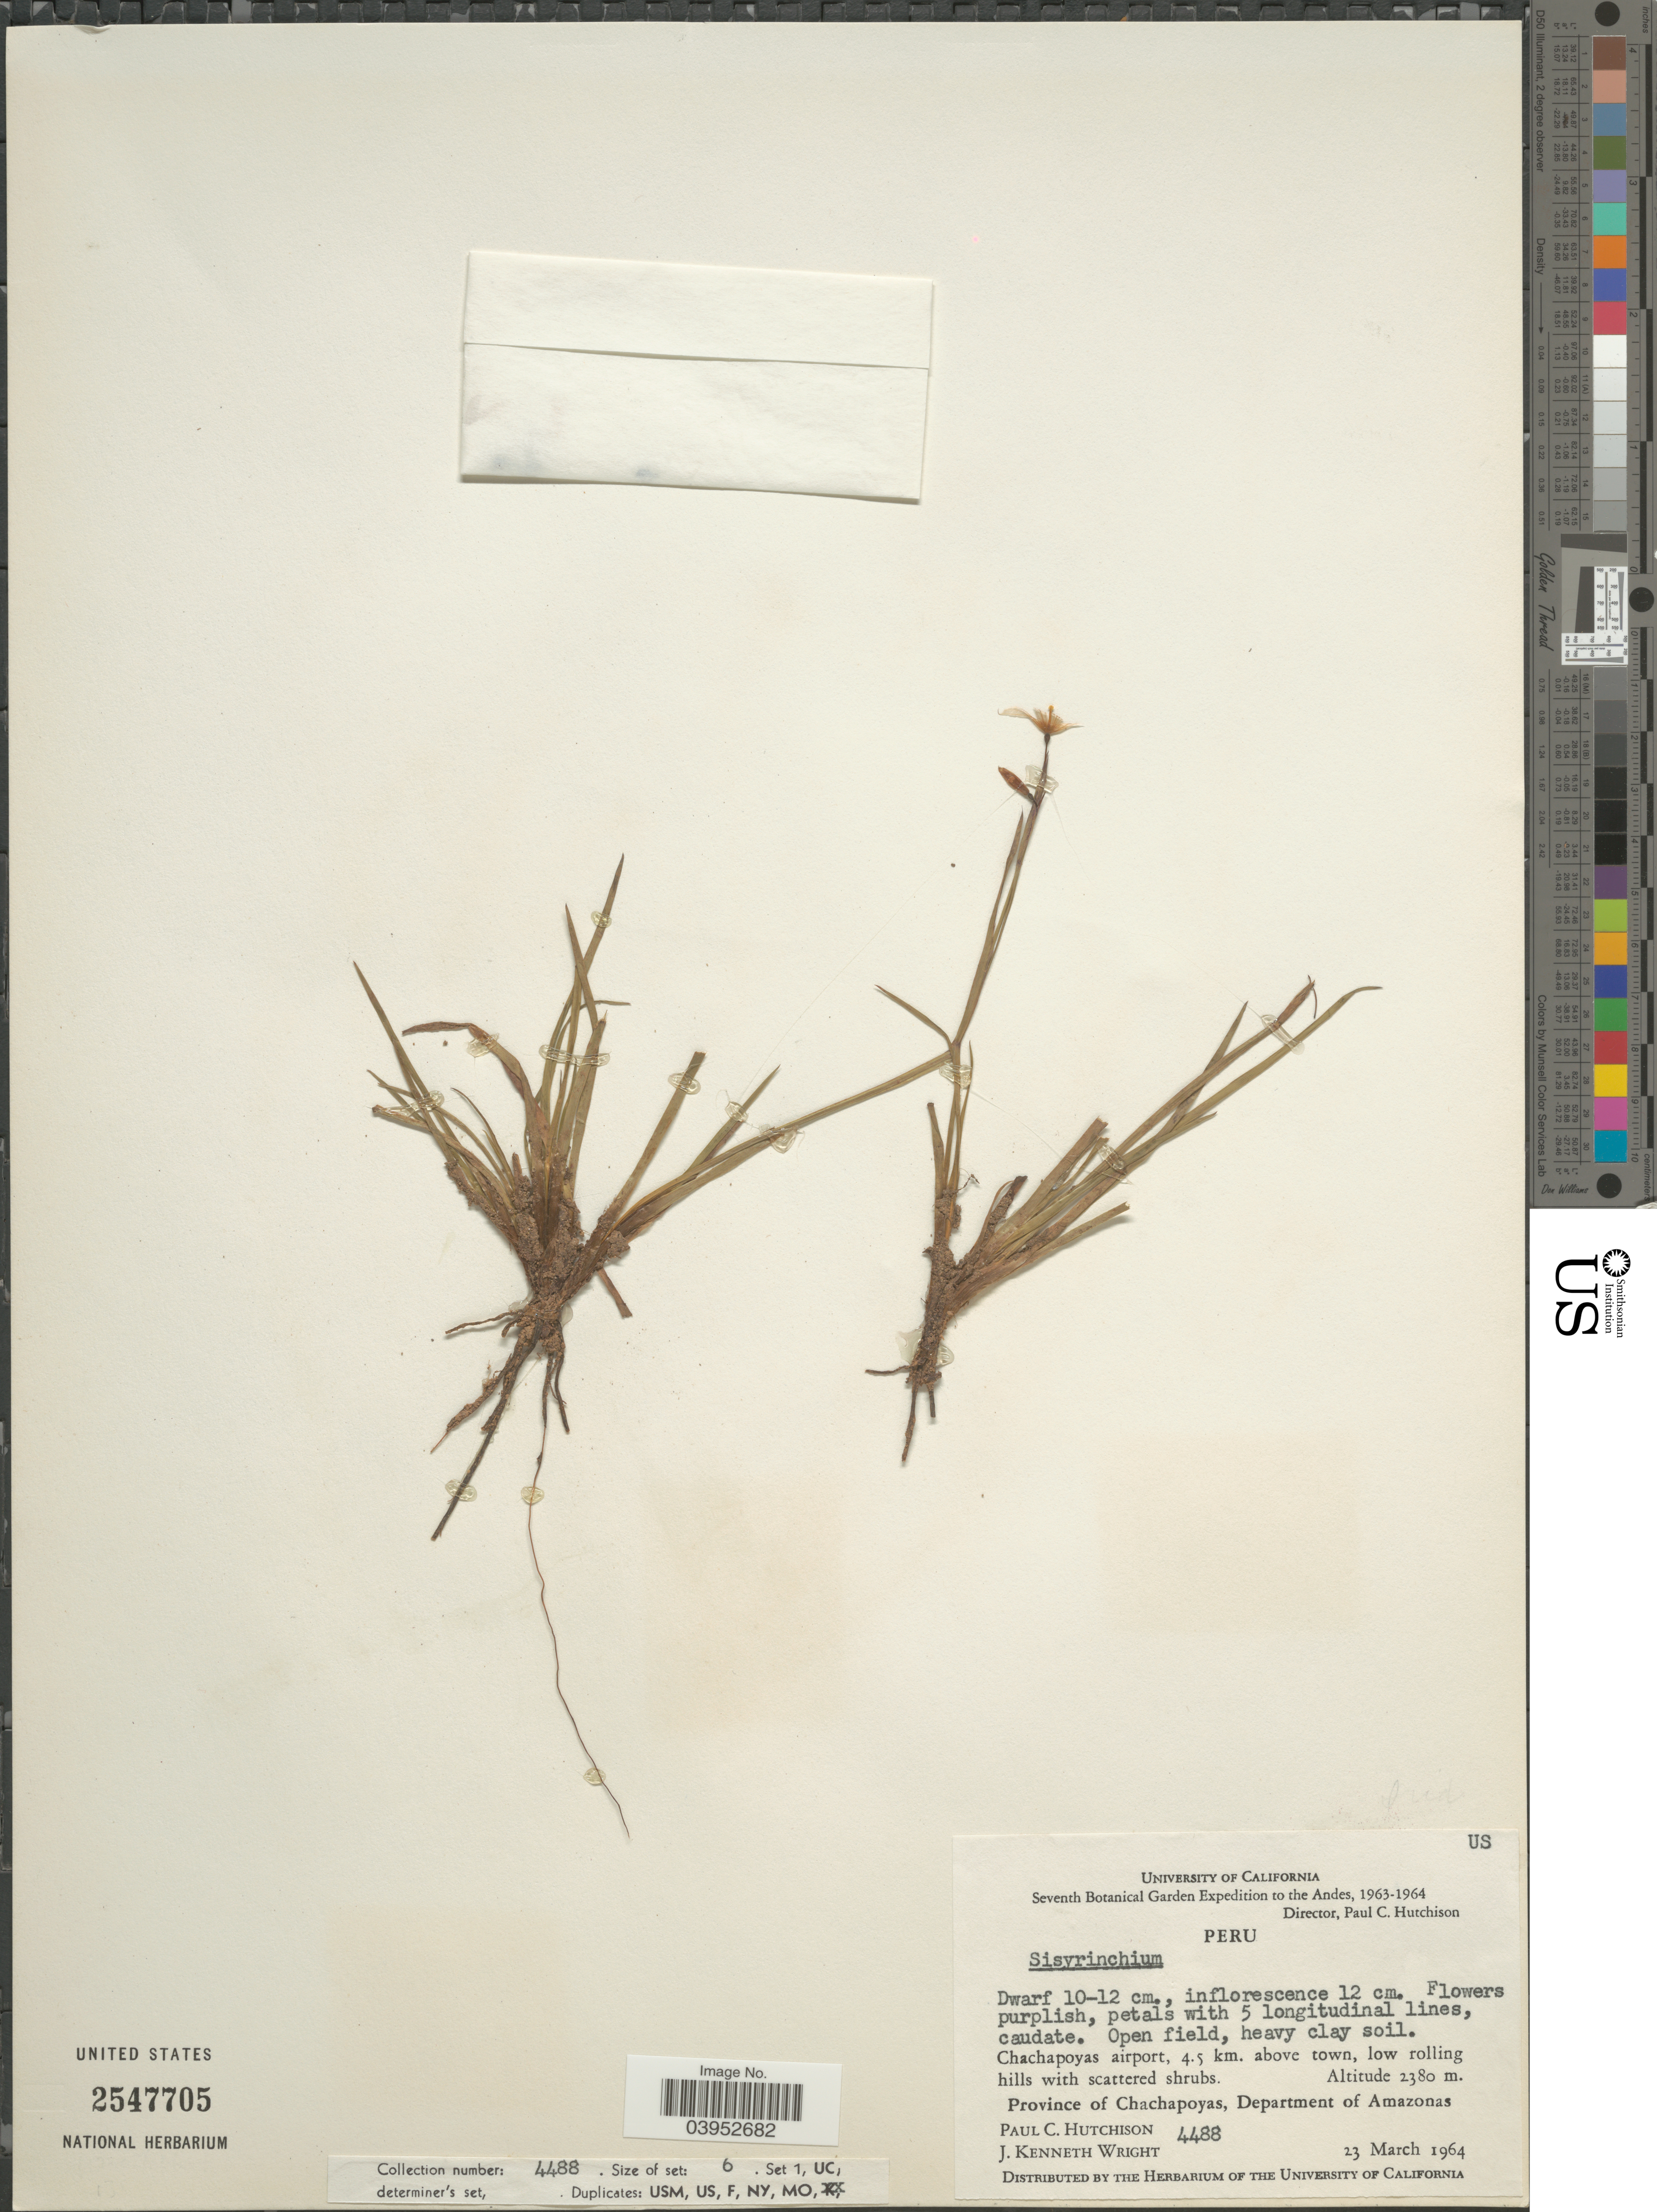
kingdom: Plantae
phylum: Tracheophyta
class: Liliopsida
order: Asparagales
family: Iridaceae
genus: Sisyrinchium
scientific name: Sisyrinchium sp.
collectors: P. C. Hutchison & J. K. Wright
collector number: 4488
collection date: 1964-03-23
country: Peru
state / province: Amazonas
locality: The Andes. Chachapoyas airport, 4-5 km. above town. Province of Chachapoyas, Department of Amazonas.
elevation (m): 2380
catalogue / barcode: US 2547705